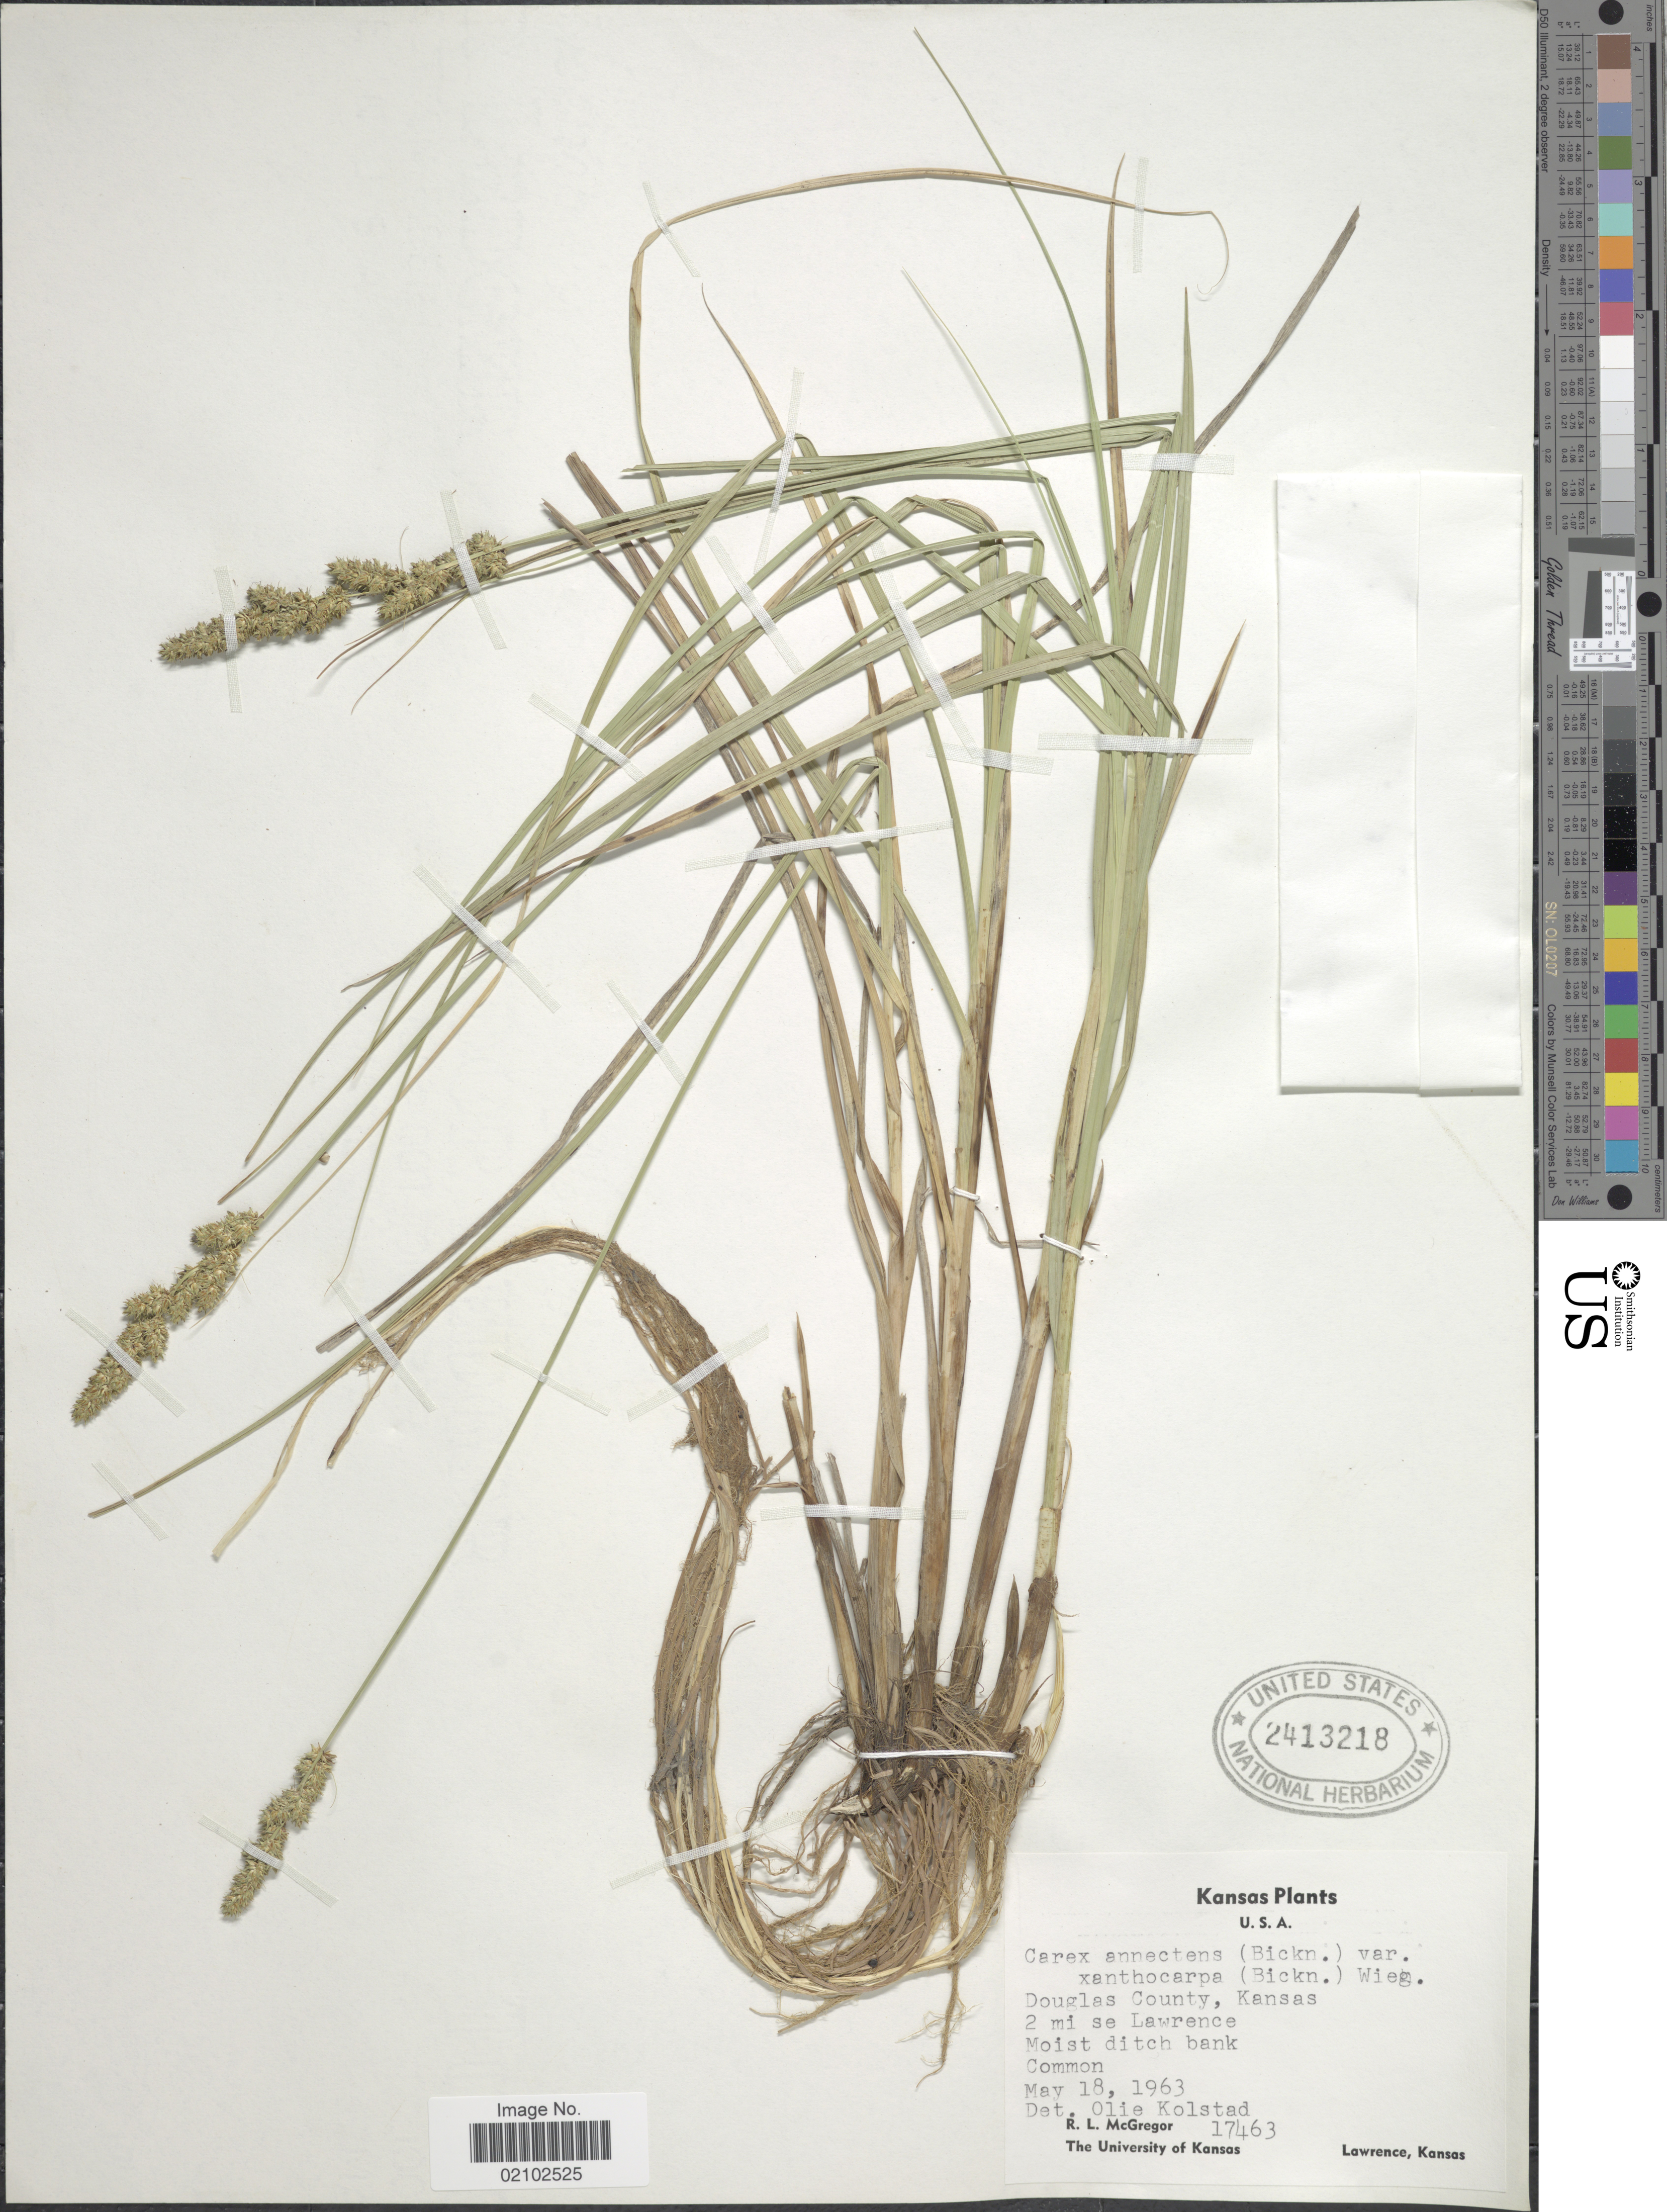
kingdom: Plantae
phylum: Tracheophyta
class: Liliopsida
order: Poales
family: Cyperaceae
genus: Carex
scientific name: Carex annectens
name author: (E.P. Bicknell) E.P. Bicknell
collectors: R. McGregor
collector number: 17463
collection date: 1963-05-18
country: United States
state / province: Kansas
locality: Douglas County, 2 mi se Lawrence, Moist ditch bank, Common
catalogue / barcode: US 2413218